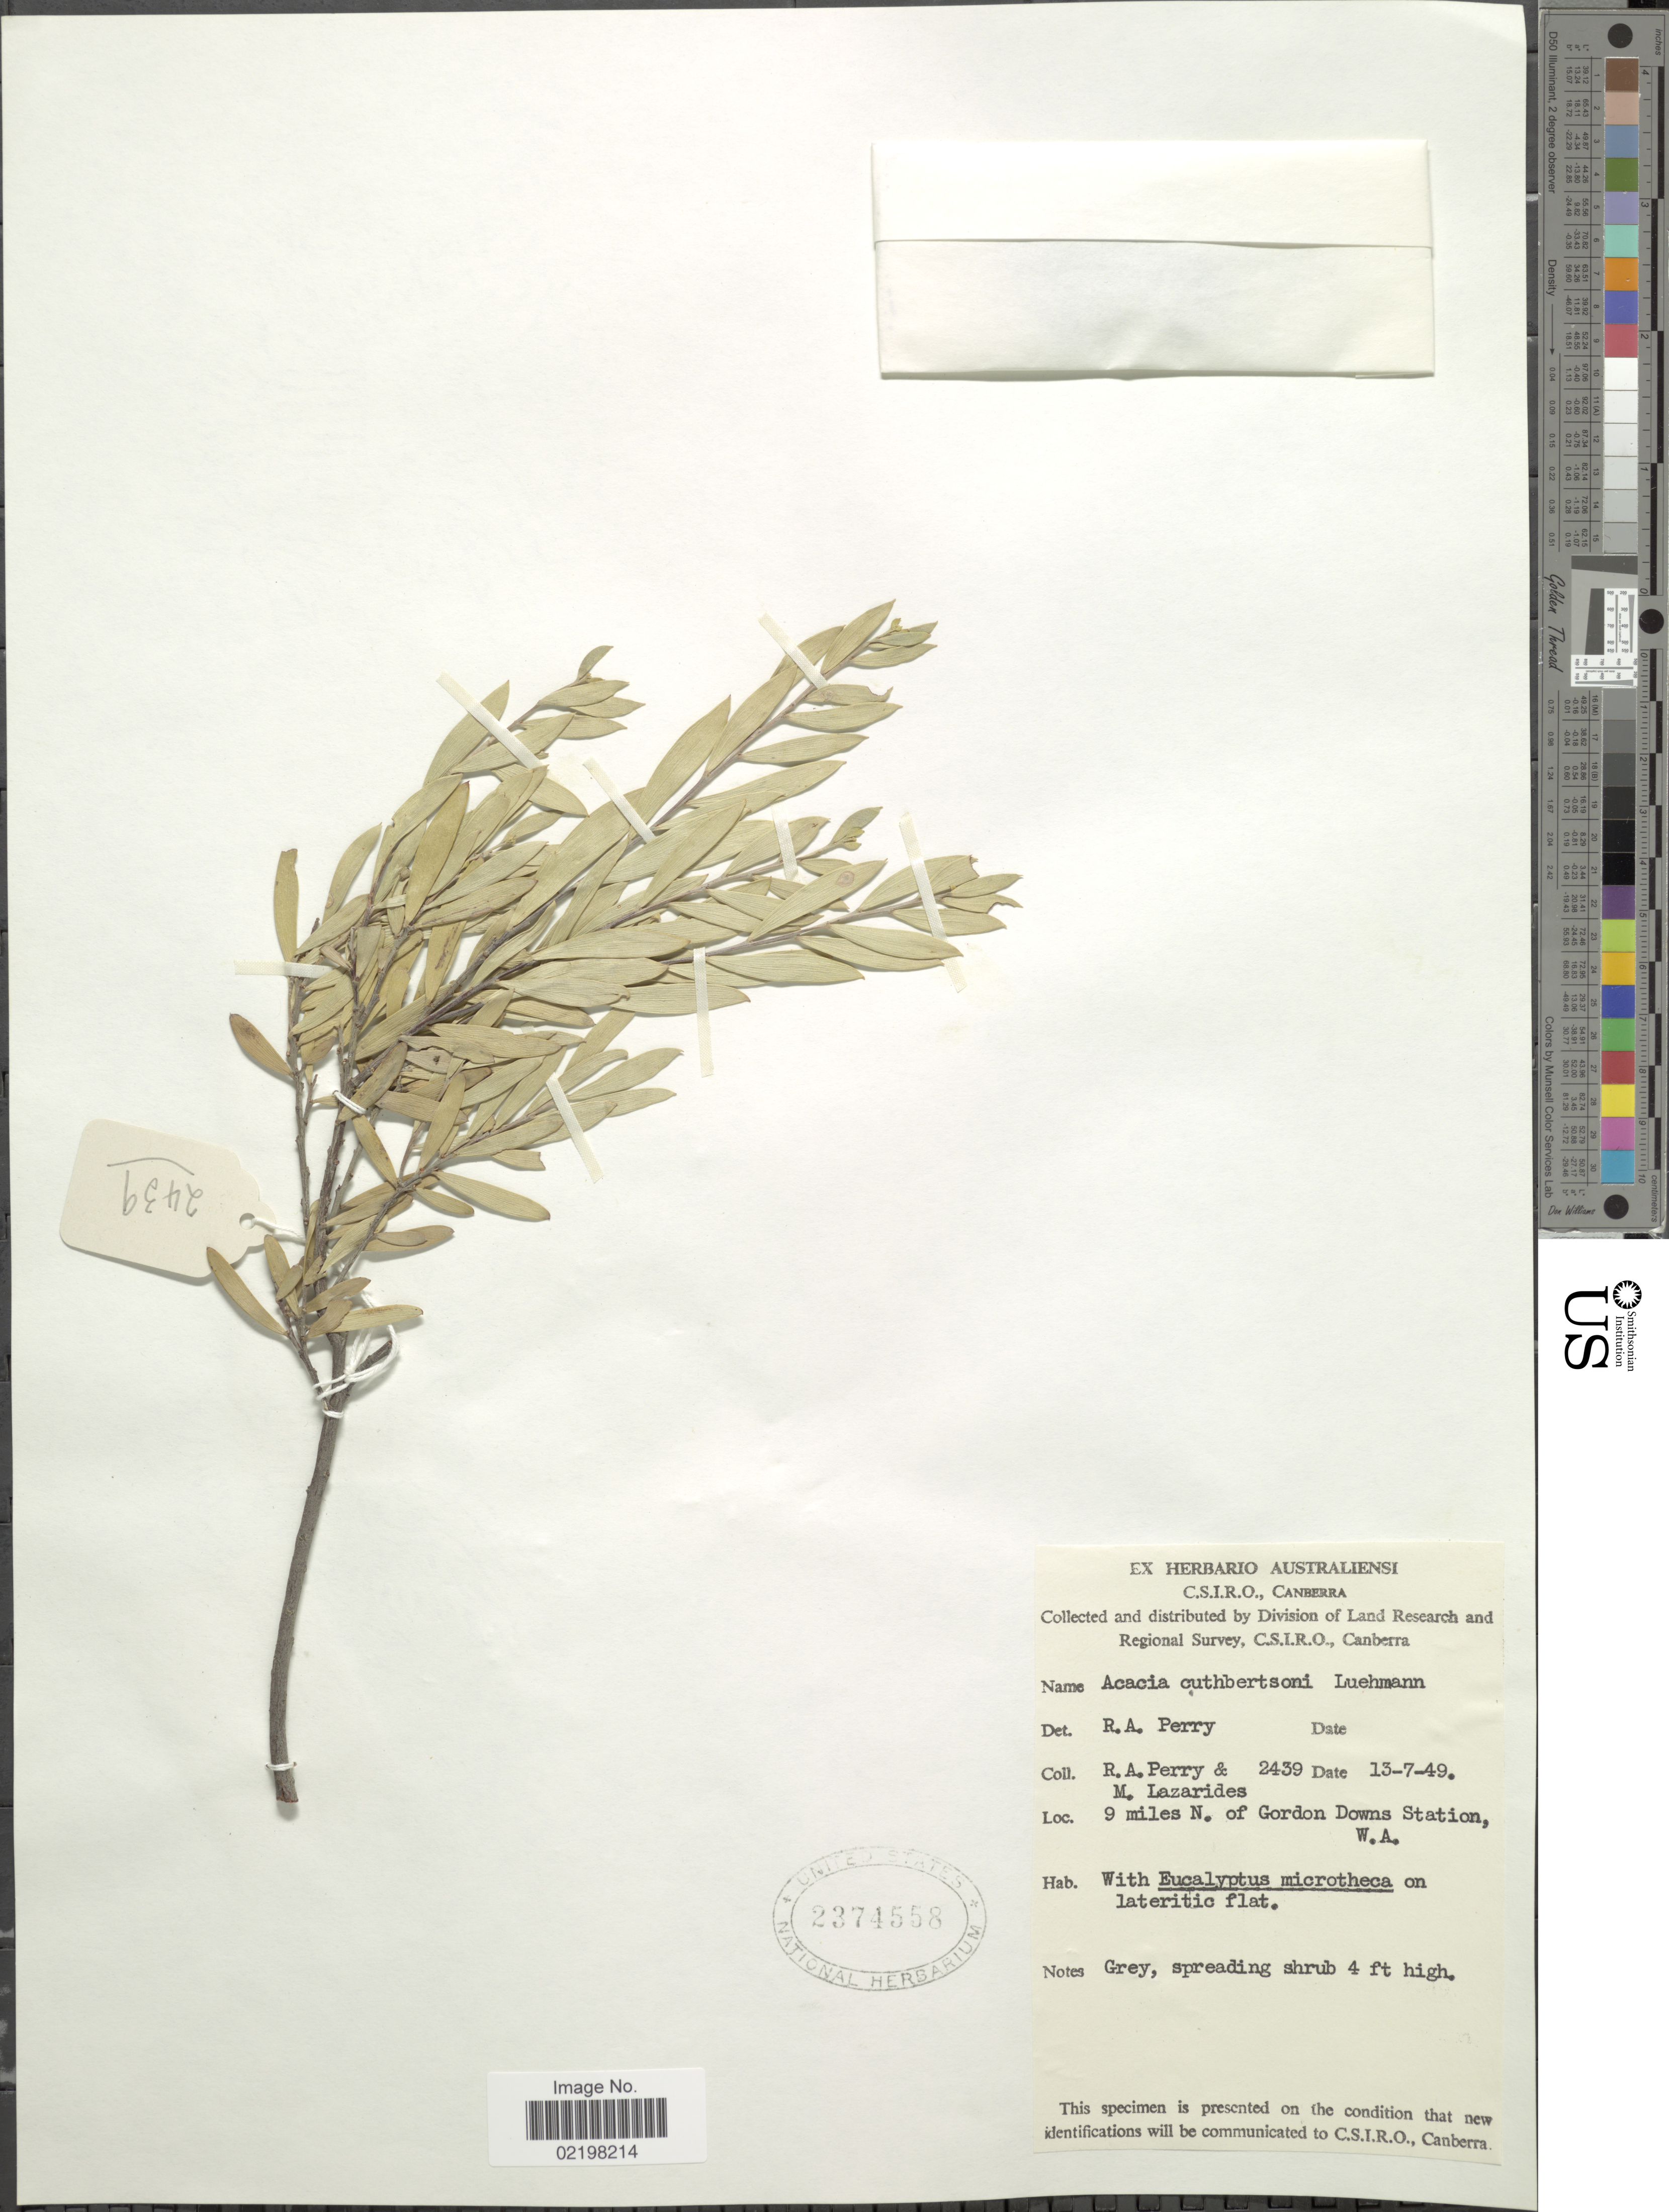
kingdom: Plantae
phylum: Tracheophyta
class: Magnoliopsida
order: Fabales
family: Fabaceae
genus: Acacia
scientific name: Acacia cuthbertsoni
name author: Luehm.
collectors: Perry, R. A. & M. Lazarides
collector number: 2439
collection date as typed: Transcribed d/m/y: 13/7/49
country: Australia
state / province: Western Australia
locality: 9 miles N. of Gordon Downs Station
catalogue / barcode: US 2374558